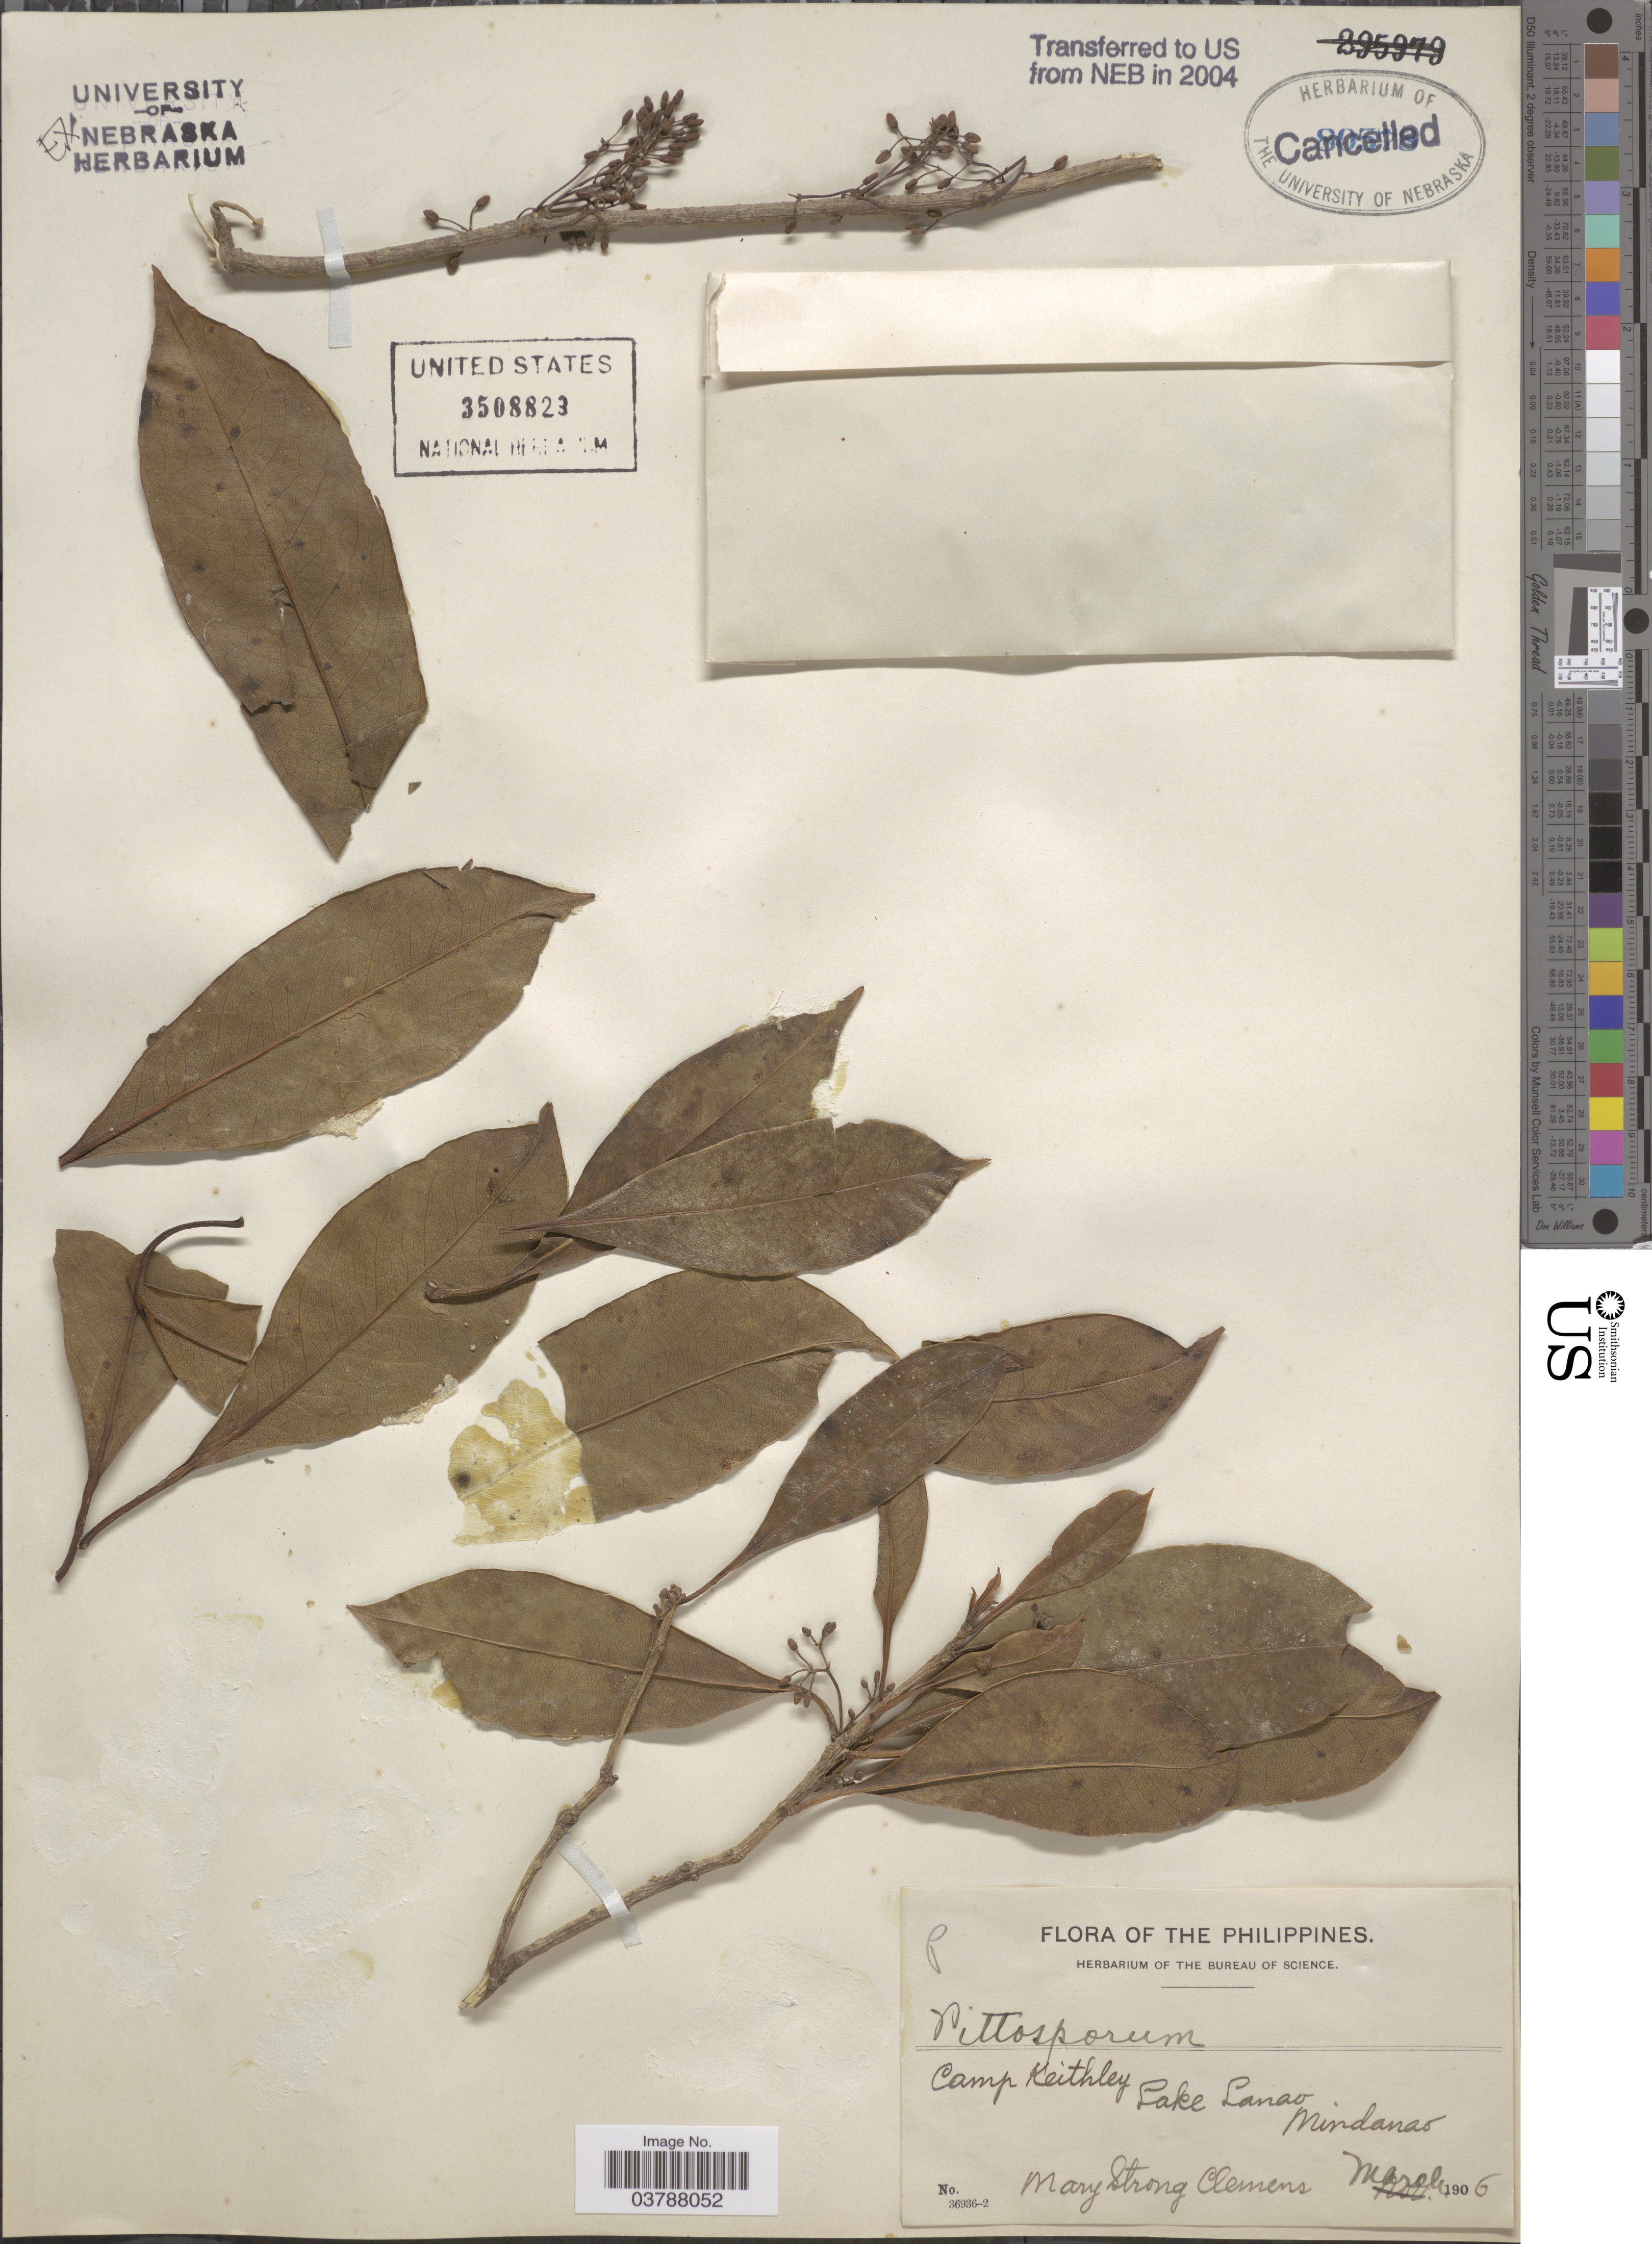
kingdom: Plantae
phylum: Tracheophyta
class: Magnoliopsida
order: Apiales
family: Pittosporaceae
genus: Pittosporum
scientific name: Pittosporum sp.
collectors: M. S. Clemens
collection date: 1906-03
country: Philippines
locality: Camp Keithley, Lake Lanao, Mindanao.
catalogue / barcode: US 3508823